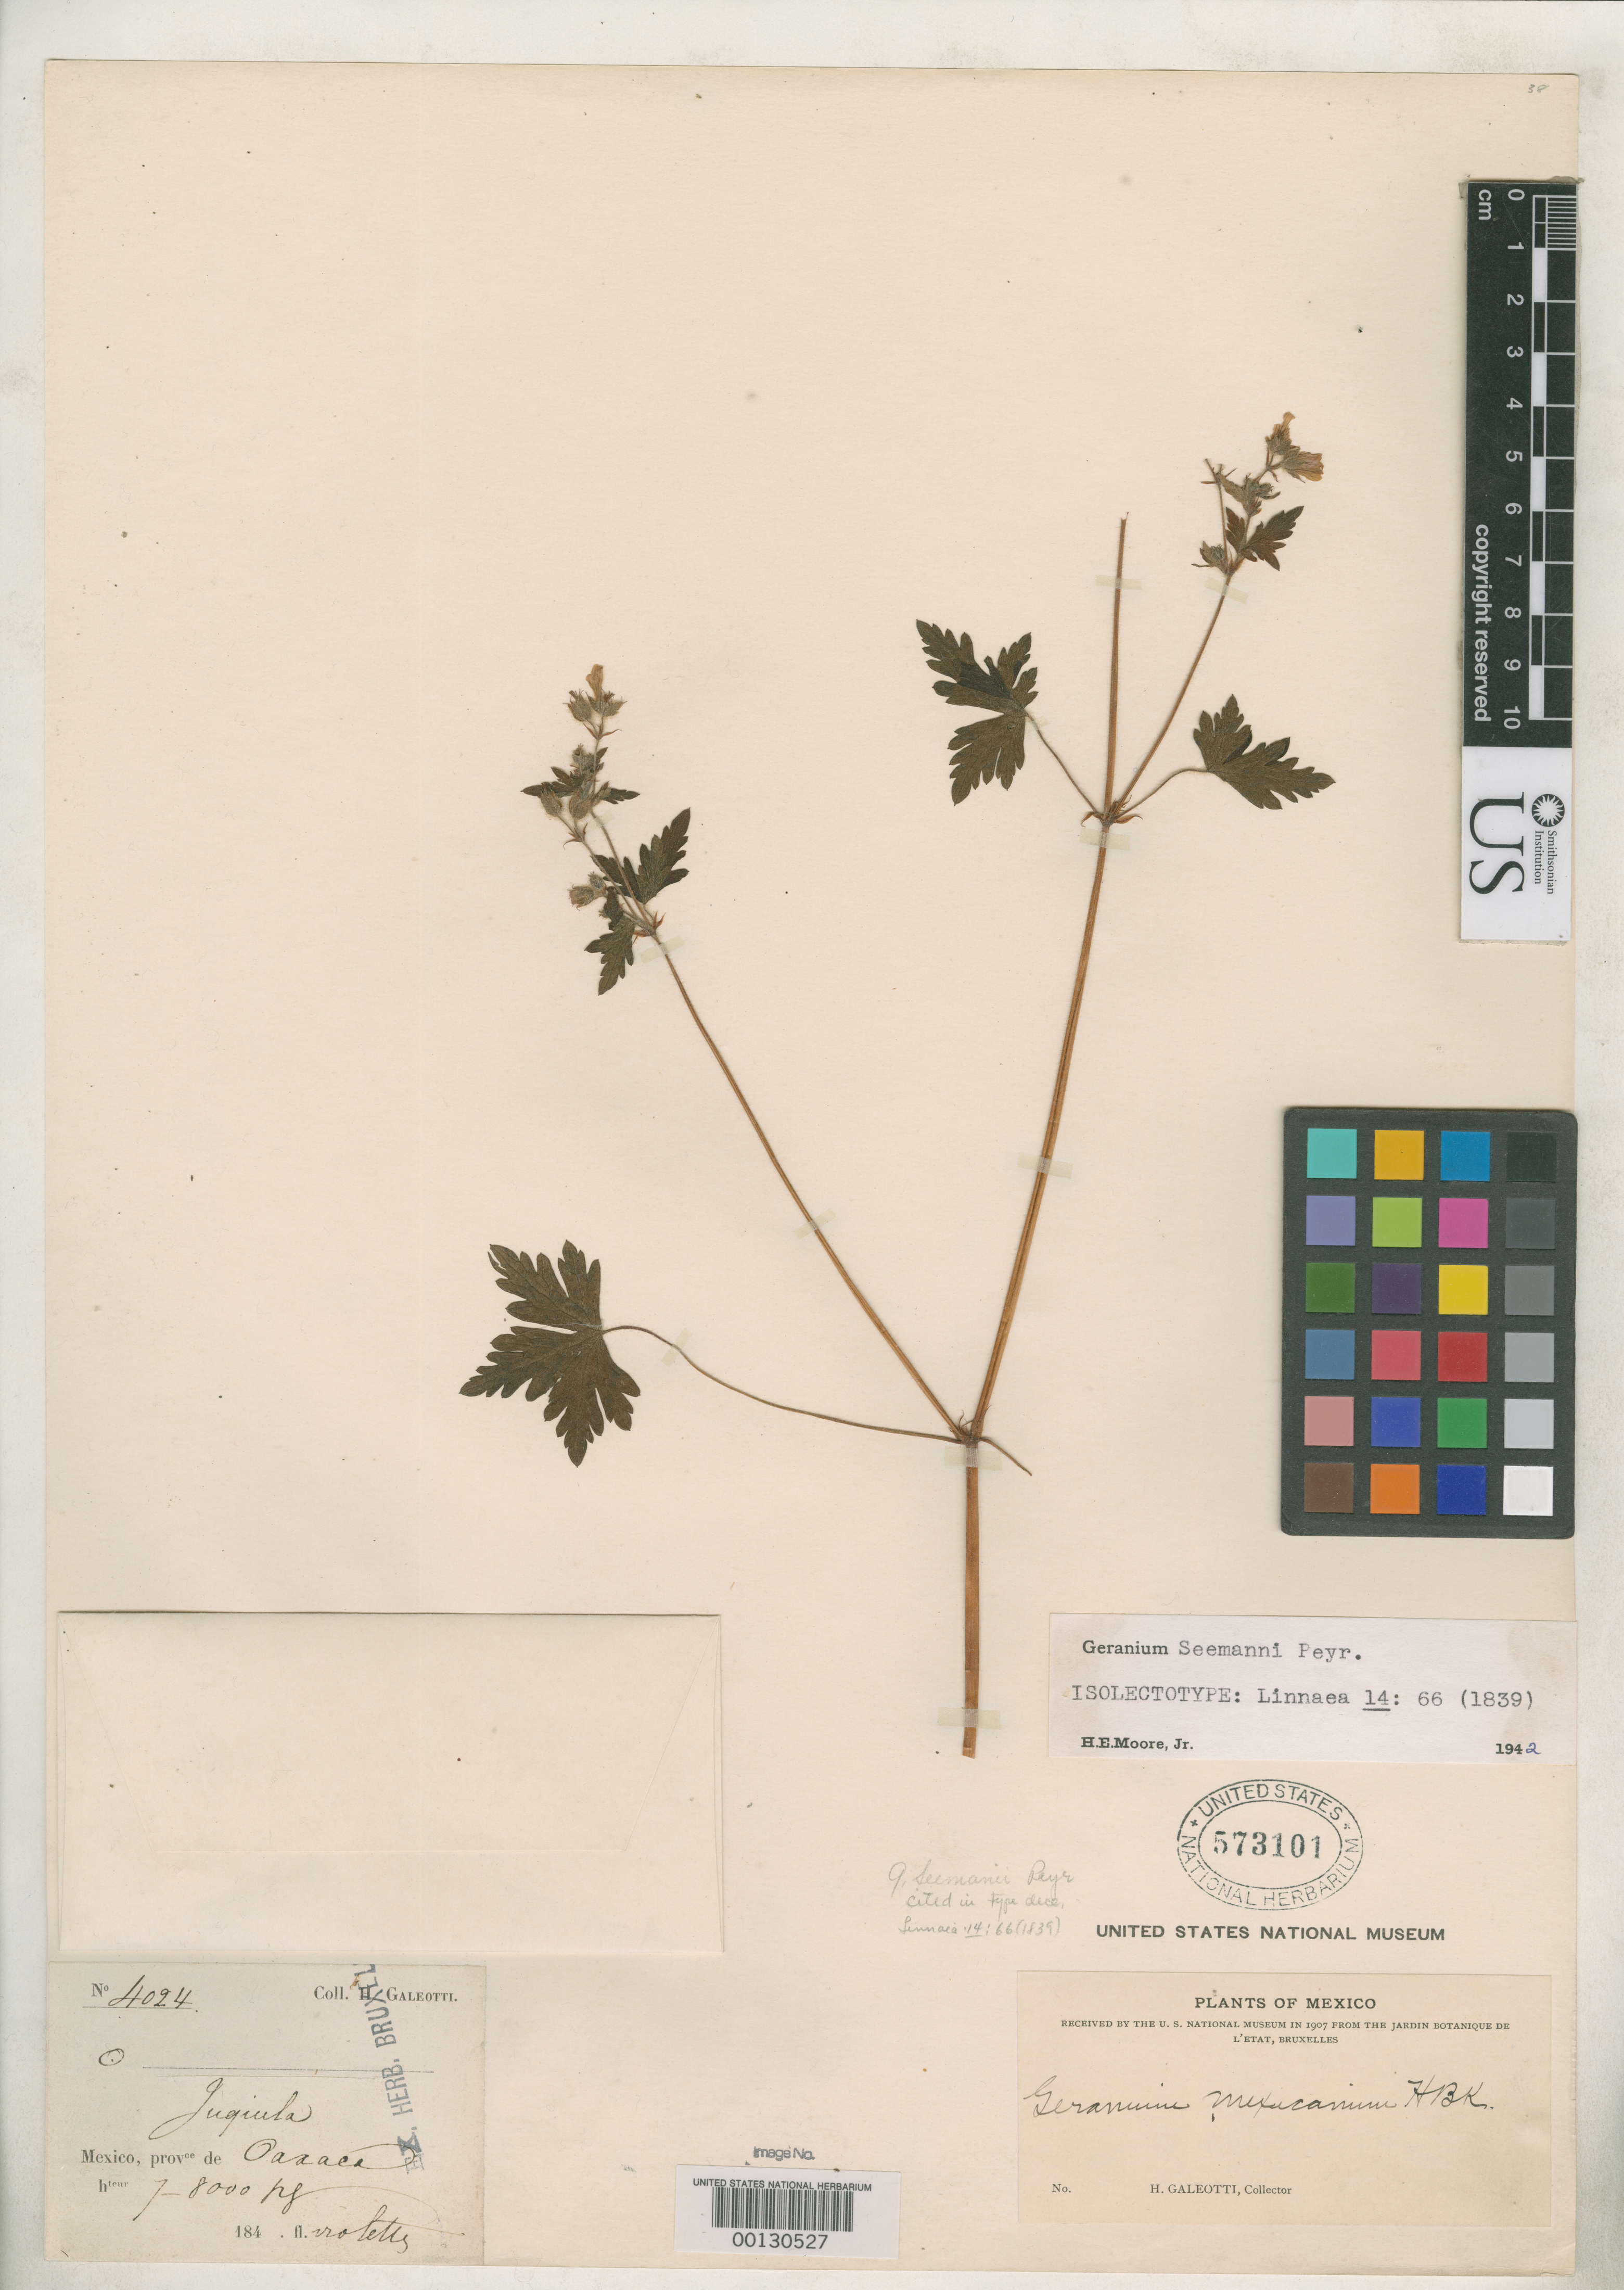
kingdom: Plantae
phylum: Tracheophyta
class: Magnoliopsida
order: Geraniales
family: Geraniaceae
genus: Geranium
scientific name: Geranium seemannii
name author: Peyr.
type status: Type Collection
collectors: H. G. Galeotti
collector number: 4024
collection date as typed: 184-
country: Mexico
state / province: Oaxaca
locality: Juquila.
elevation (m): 2134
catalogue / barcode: US 573101